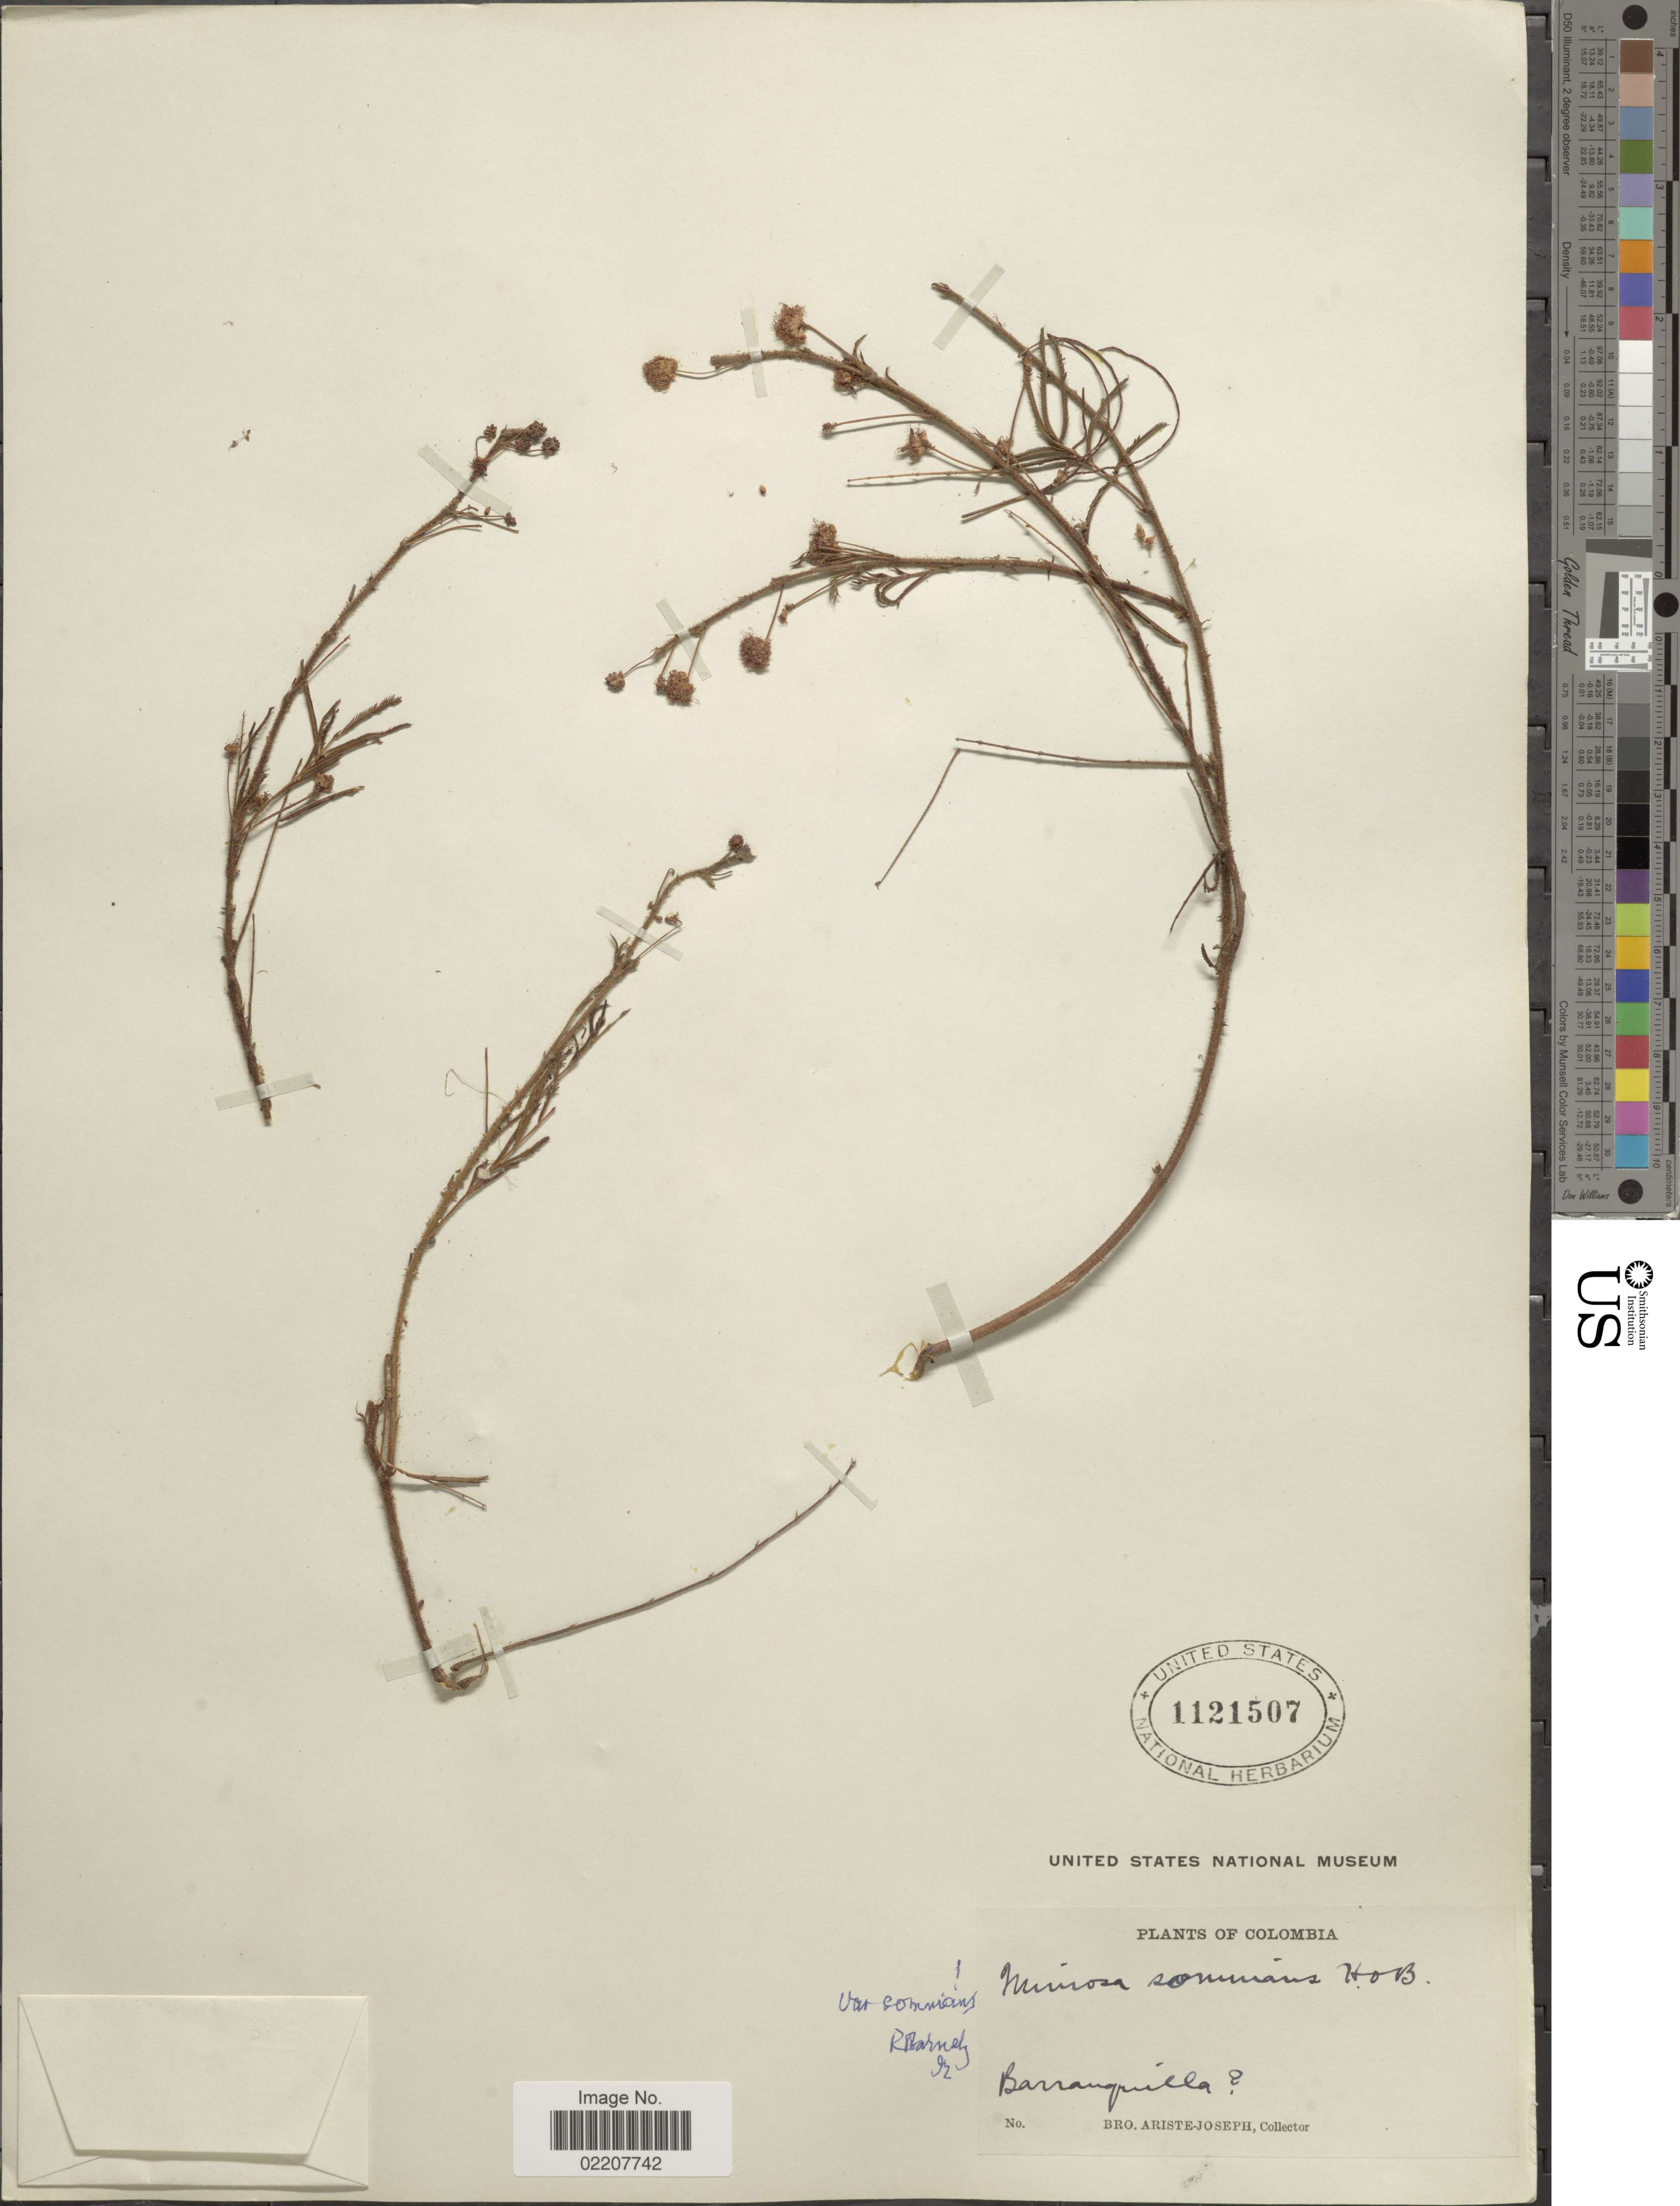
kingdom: Plantae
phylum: Tracheophyta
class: Magnoliopsida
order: Fabales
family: Fabaceae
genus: Mimosa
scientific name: Mimosa somnians var. somnians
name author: Humb. & Bonpl. ex Willd.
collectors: Bro. Ariste-Joseph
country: Colombia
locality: Barranquiela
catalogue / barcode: US 1121507